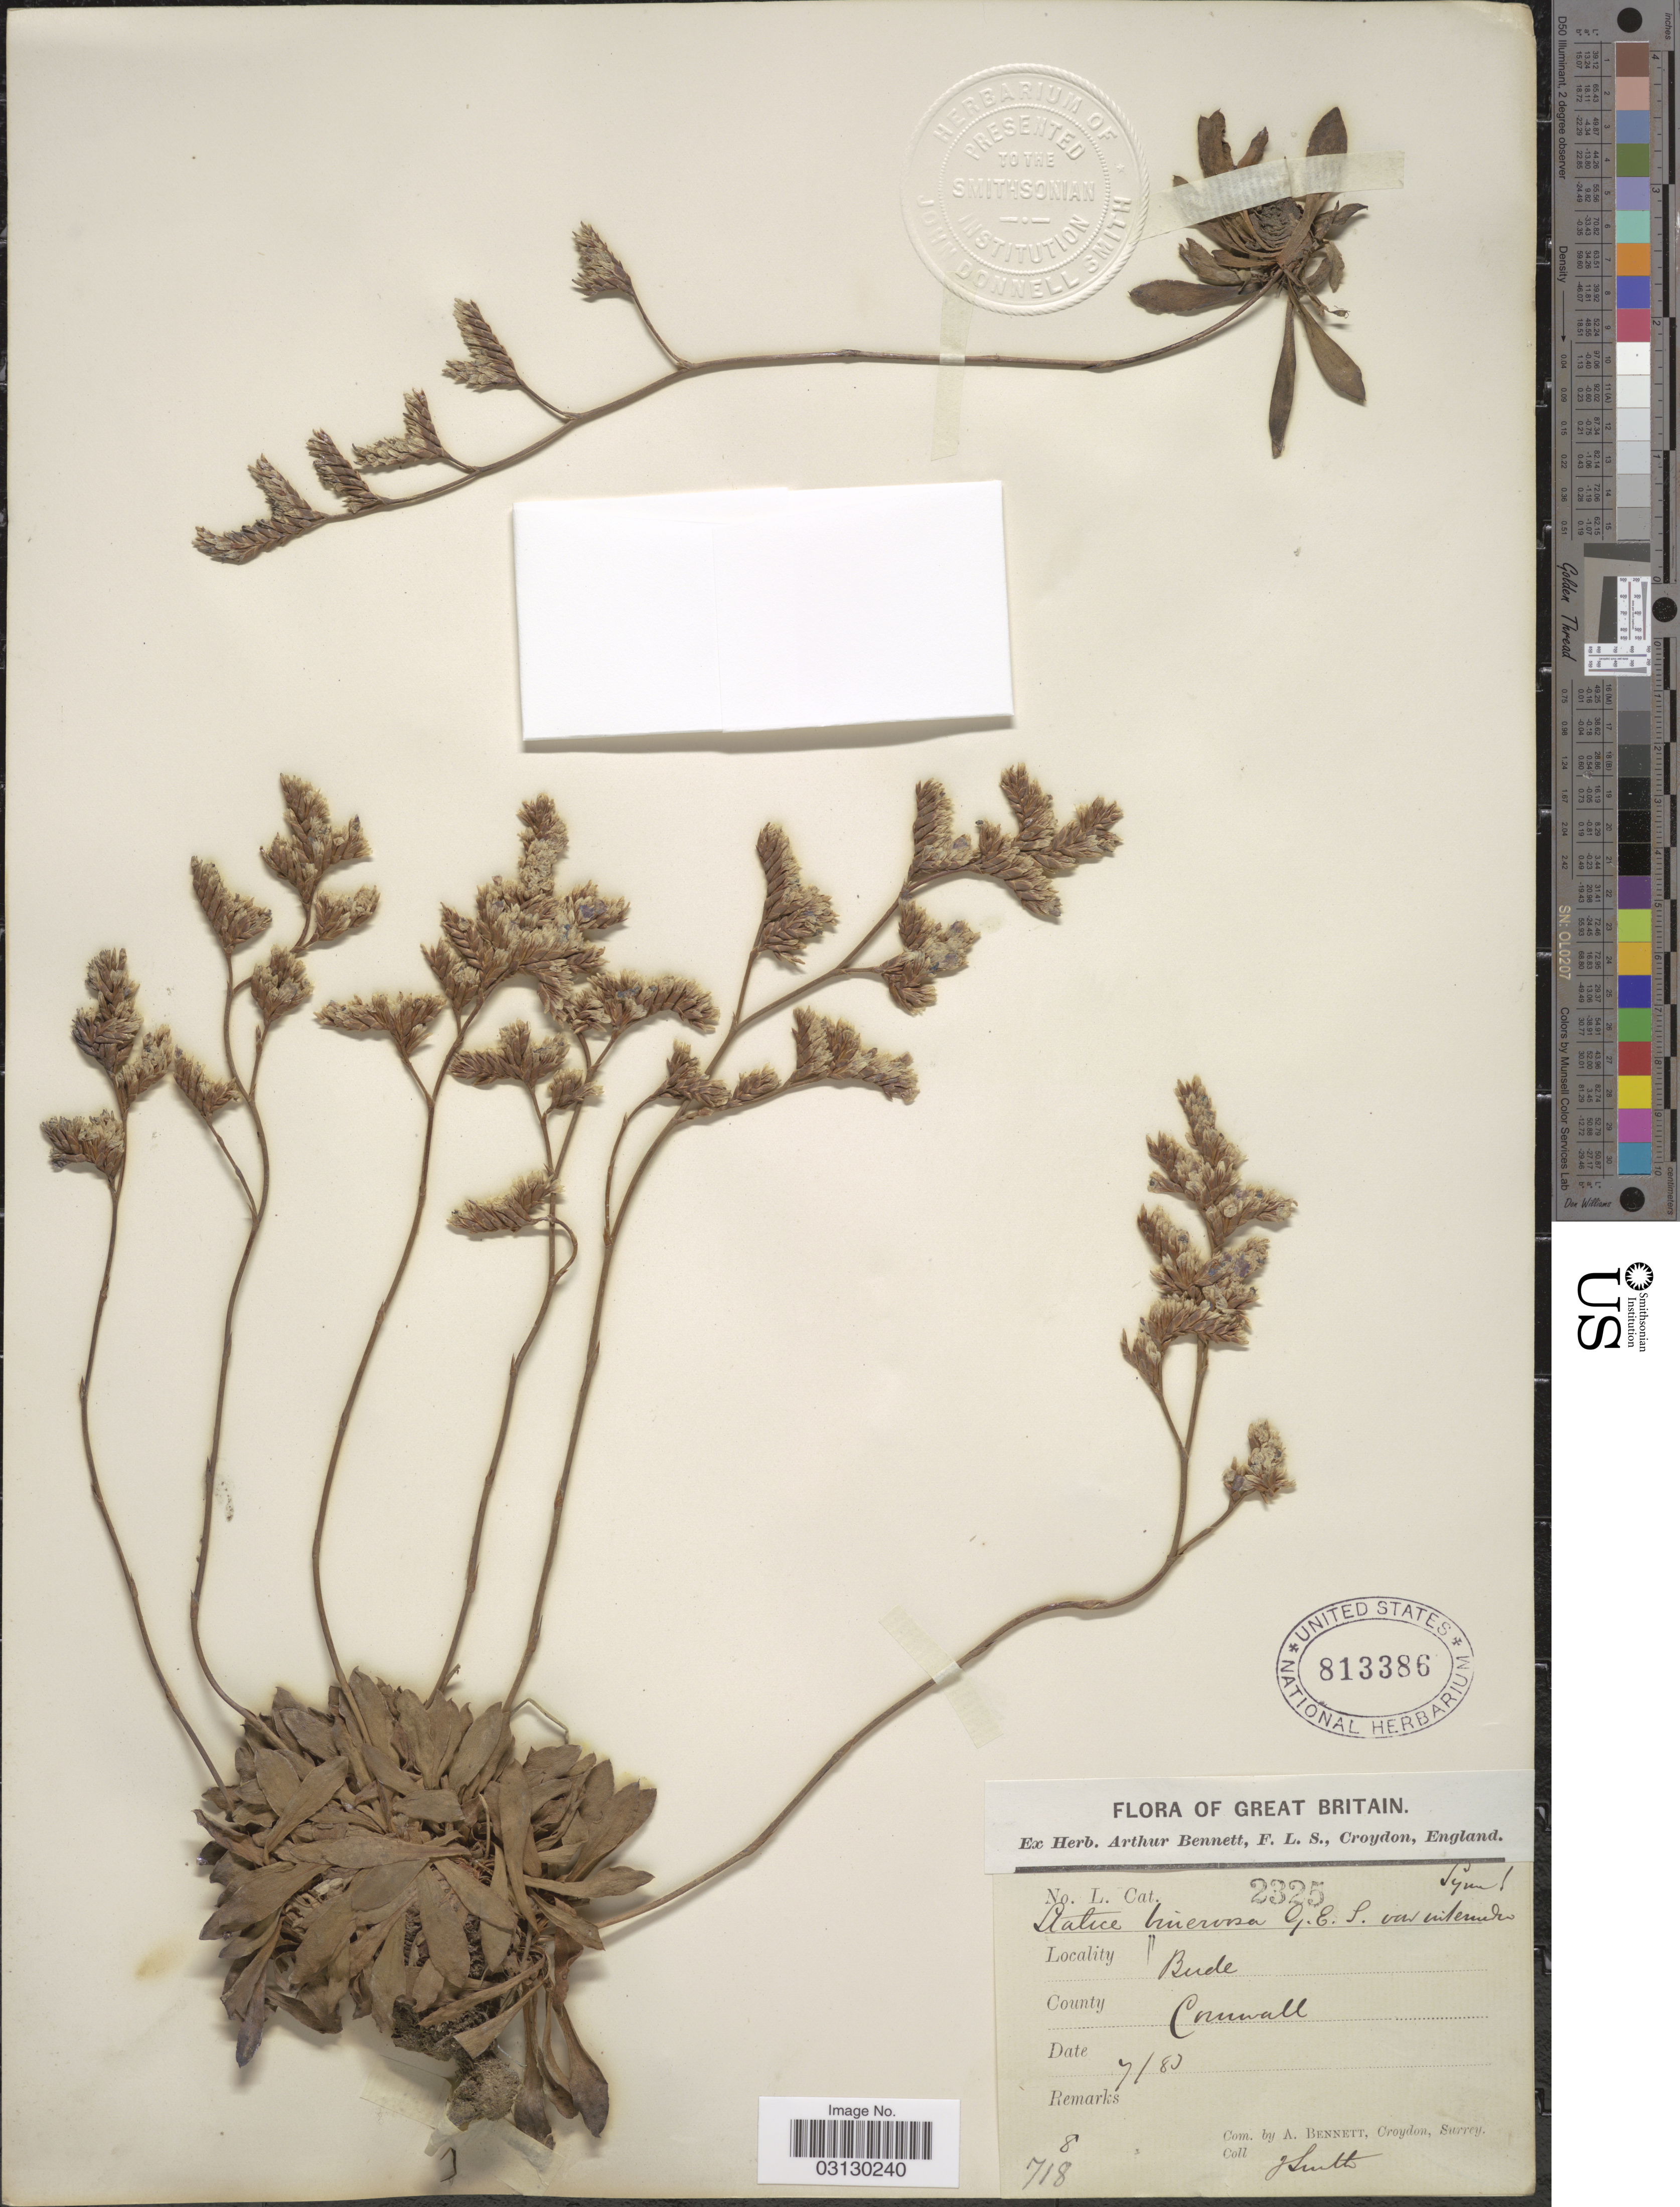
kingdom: Plantae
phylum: Tracheophyta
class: Magnoliopsida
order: Caryophyllales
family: Plumbaginaceae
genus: Limonium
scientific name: Limonium binervosum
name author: (G.E. Sm.) C.E.Salmon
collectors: J. Smith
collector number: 2325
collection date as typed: Transcribed d/m/y: /7/83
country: United Kingdom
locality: Great Britain, Bude, County Cornwall.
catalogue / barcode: US 813386